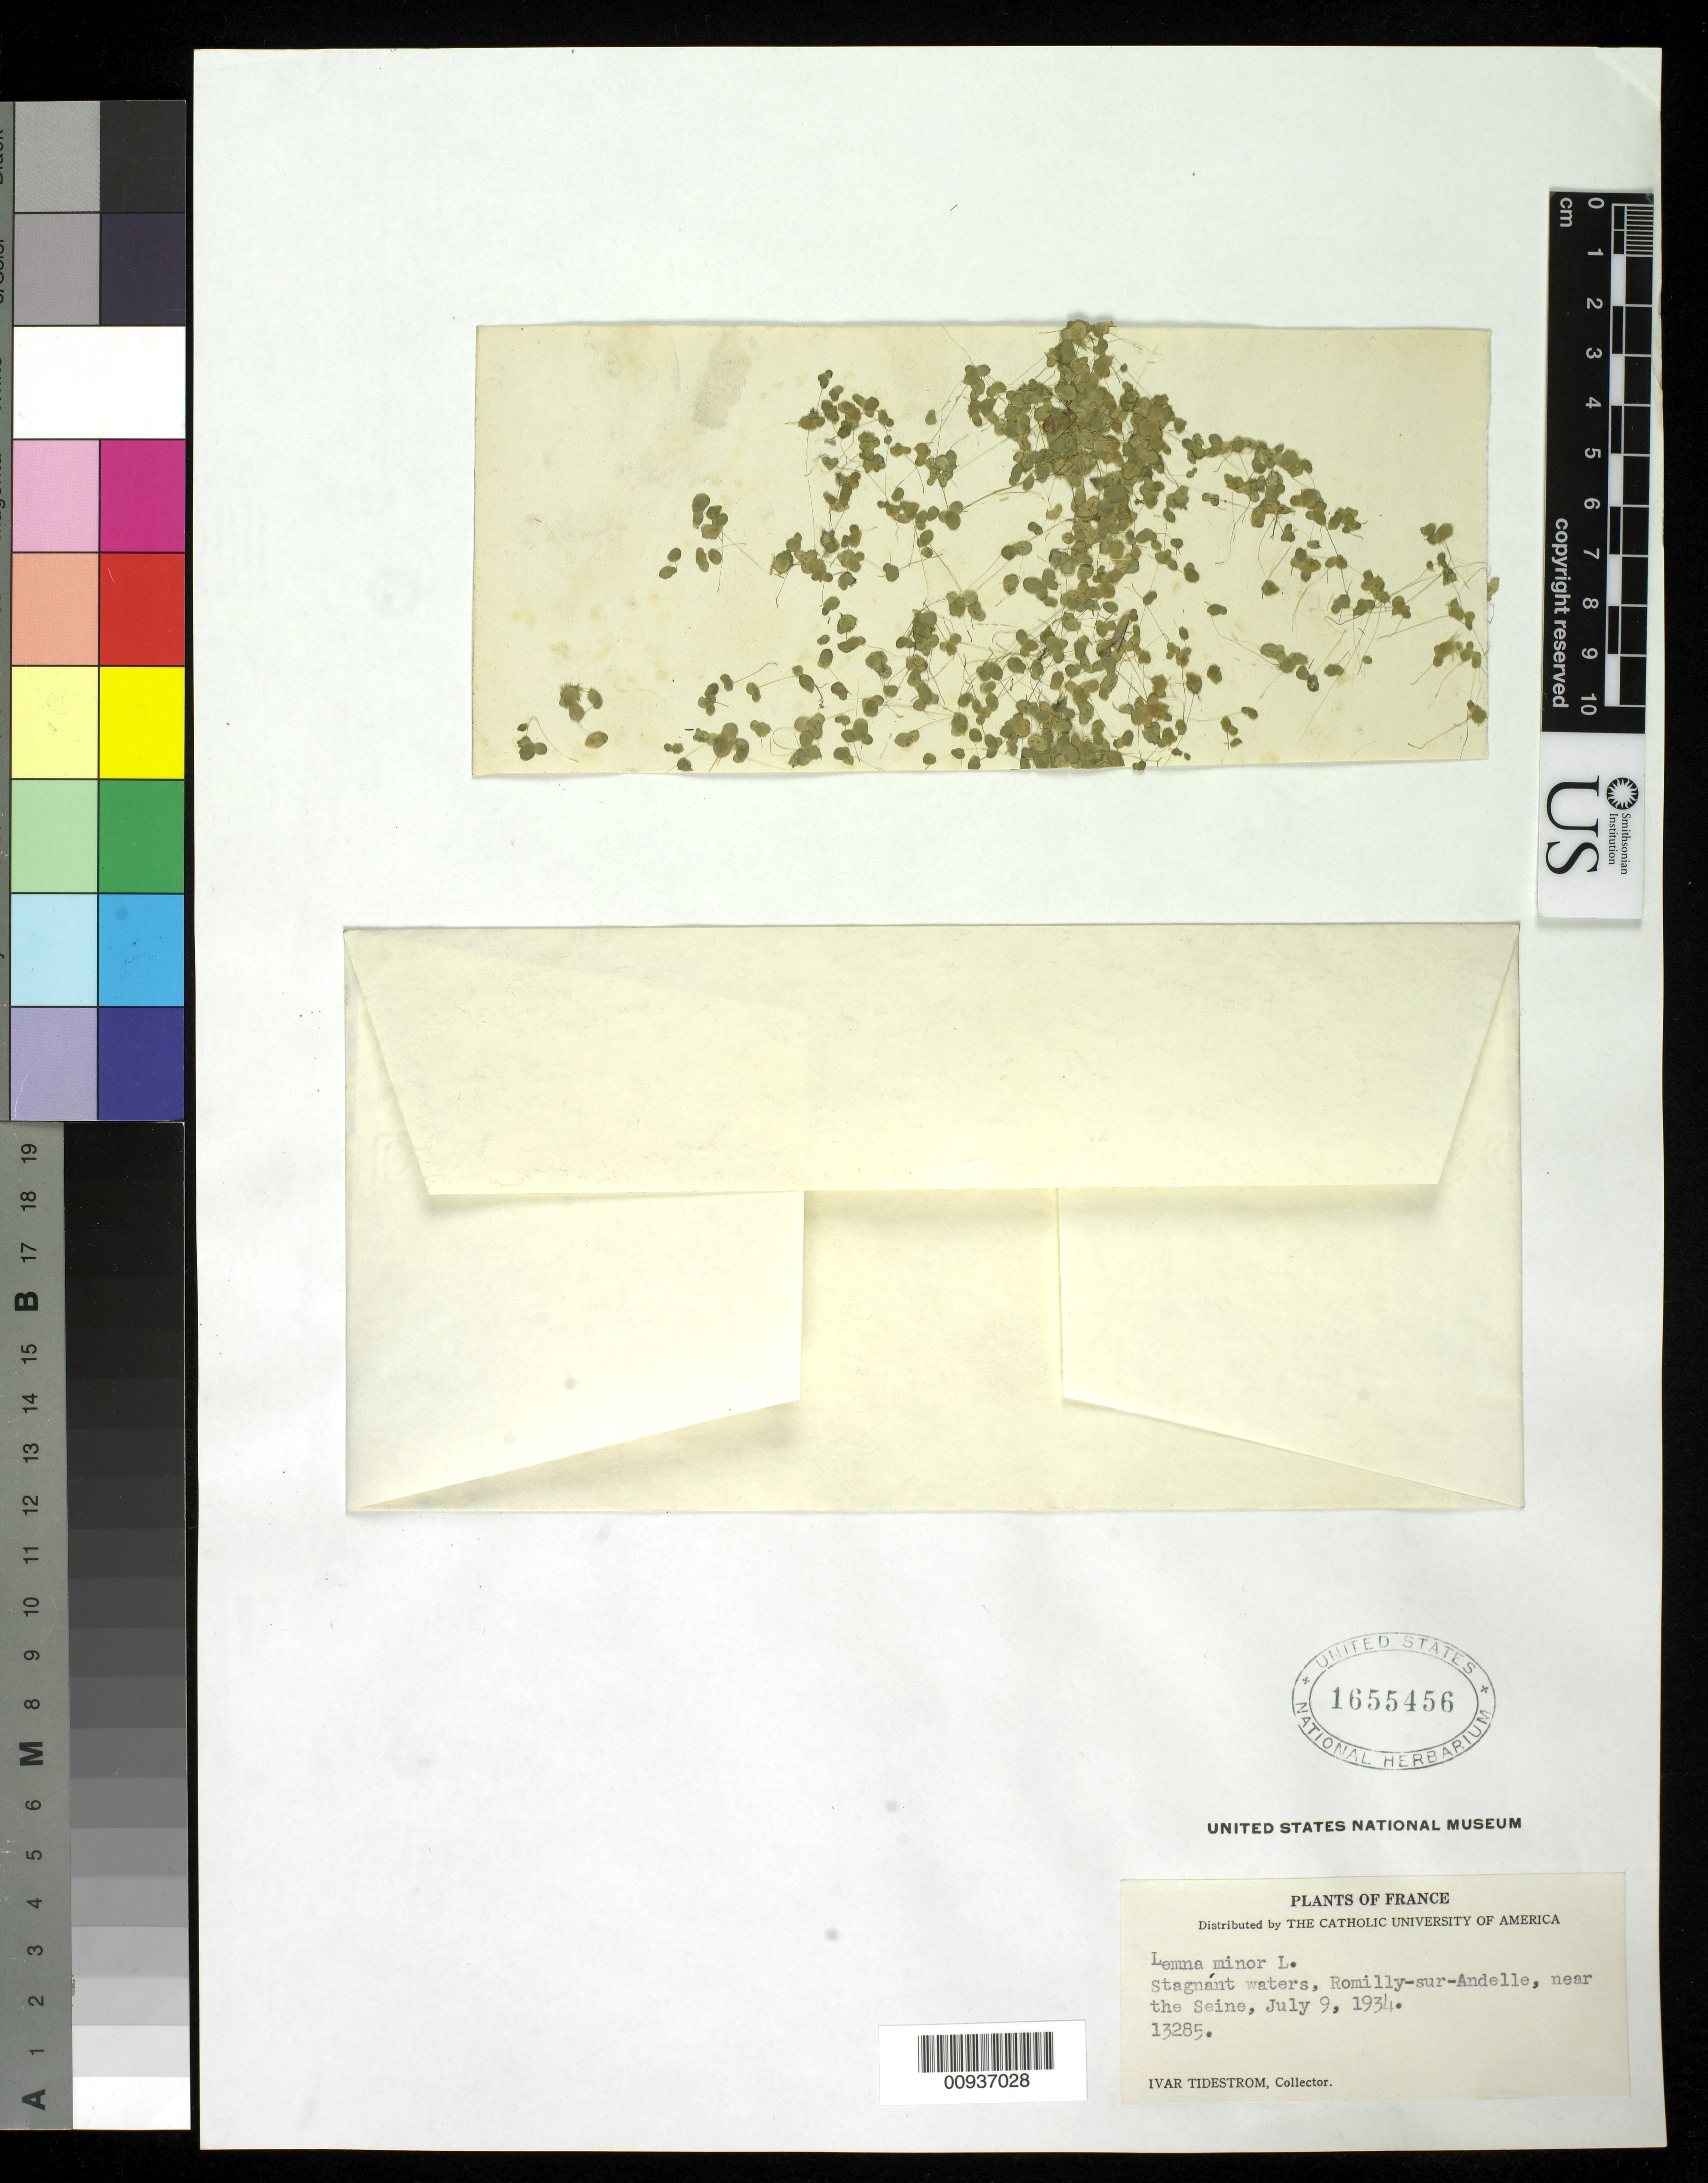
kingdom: Plantae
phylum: Tracheophyta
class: Liliopsida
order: Alismatales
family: Araceae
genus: Lemna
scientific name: Lemna minor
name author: L.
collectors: I. F. Tidestrom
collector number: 13285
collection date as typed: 09 Jul 1934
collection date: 1934-07-09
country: France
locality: Romilly-sur-Andelle, near the Seine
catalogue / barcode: US 1655456